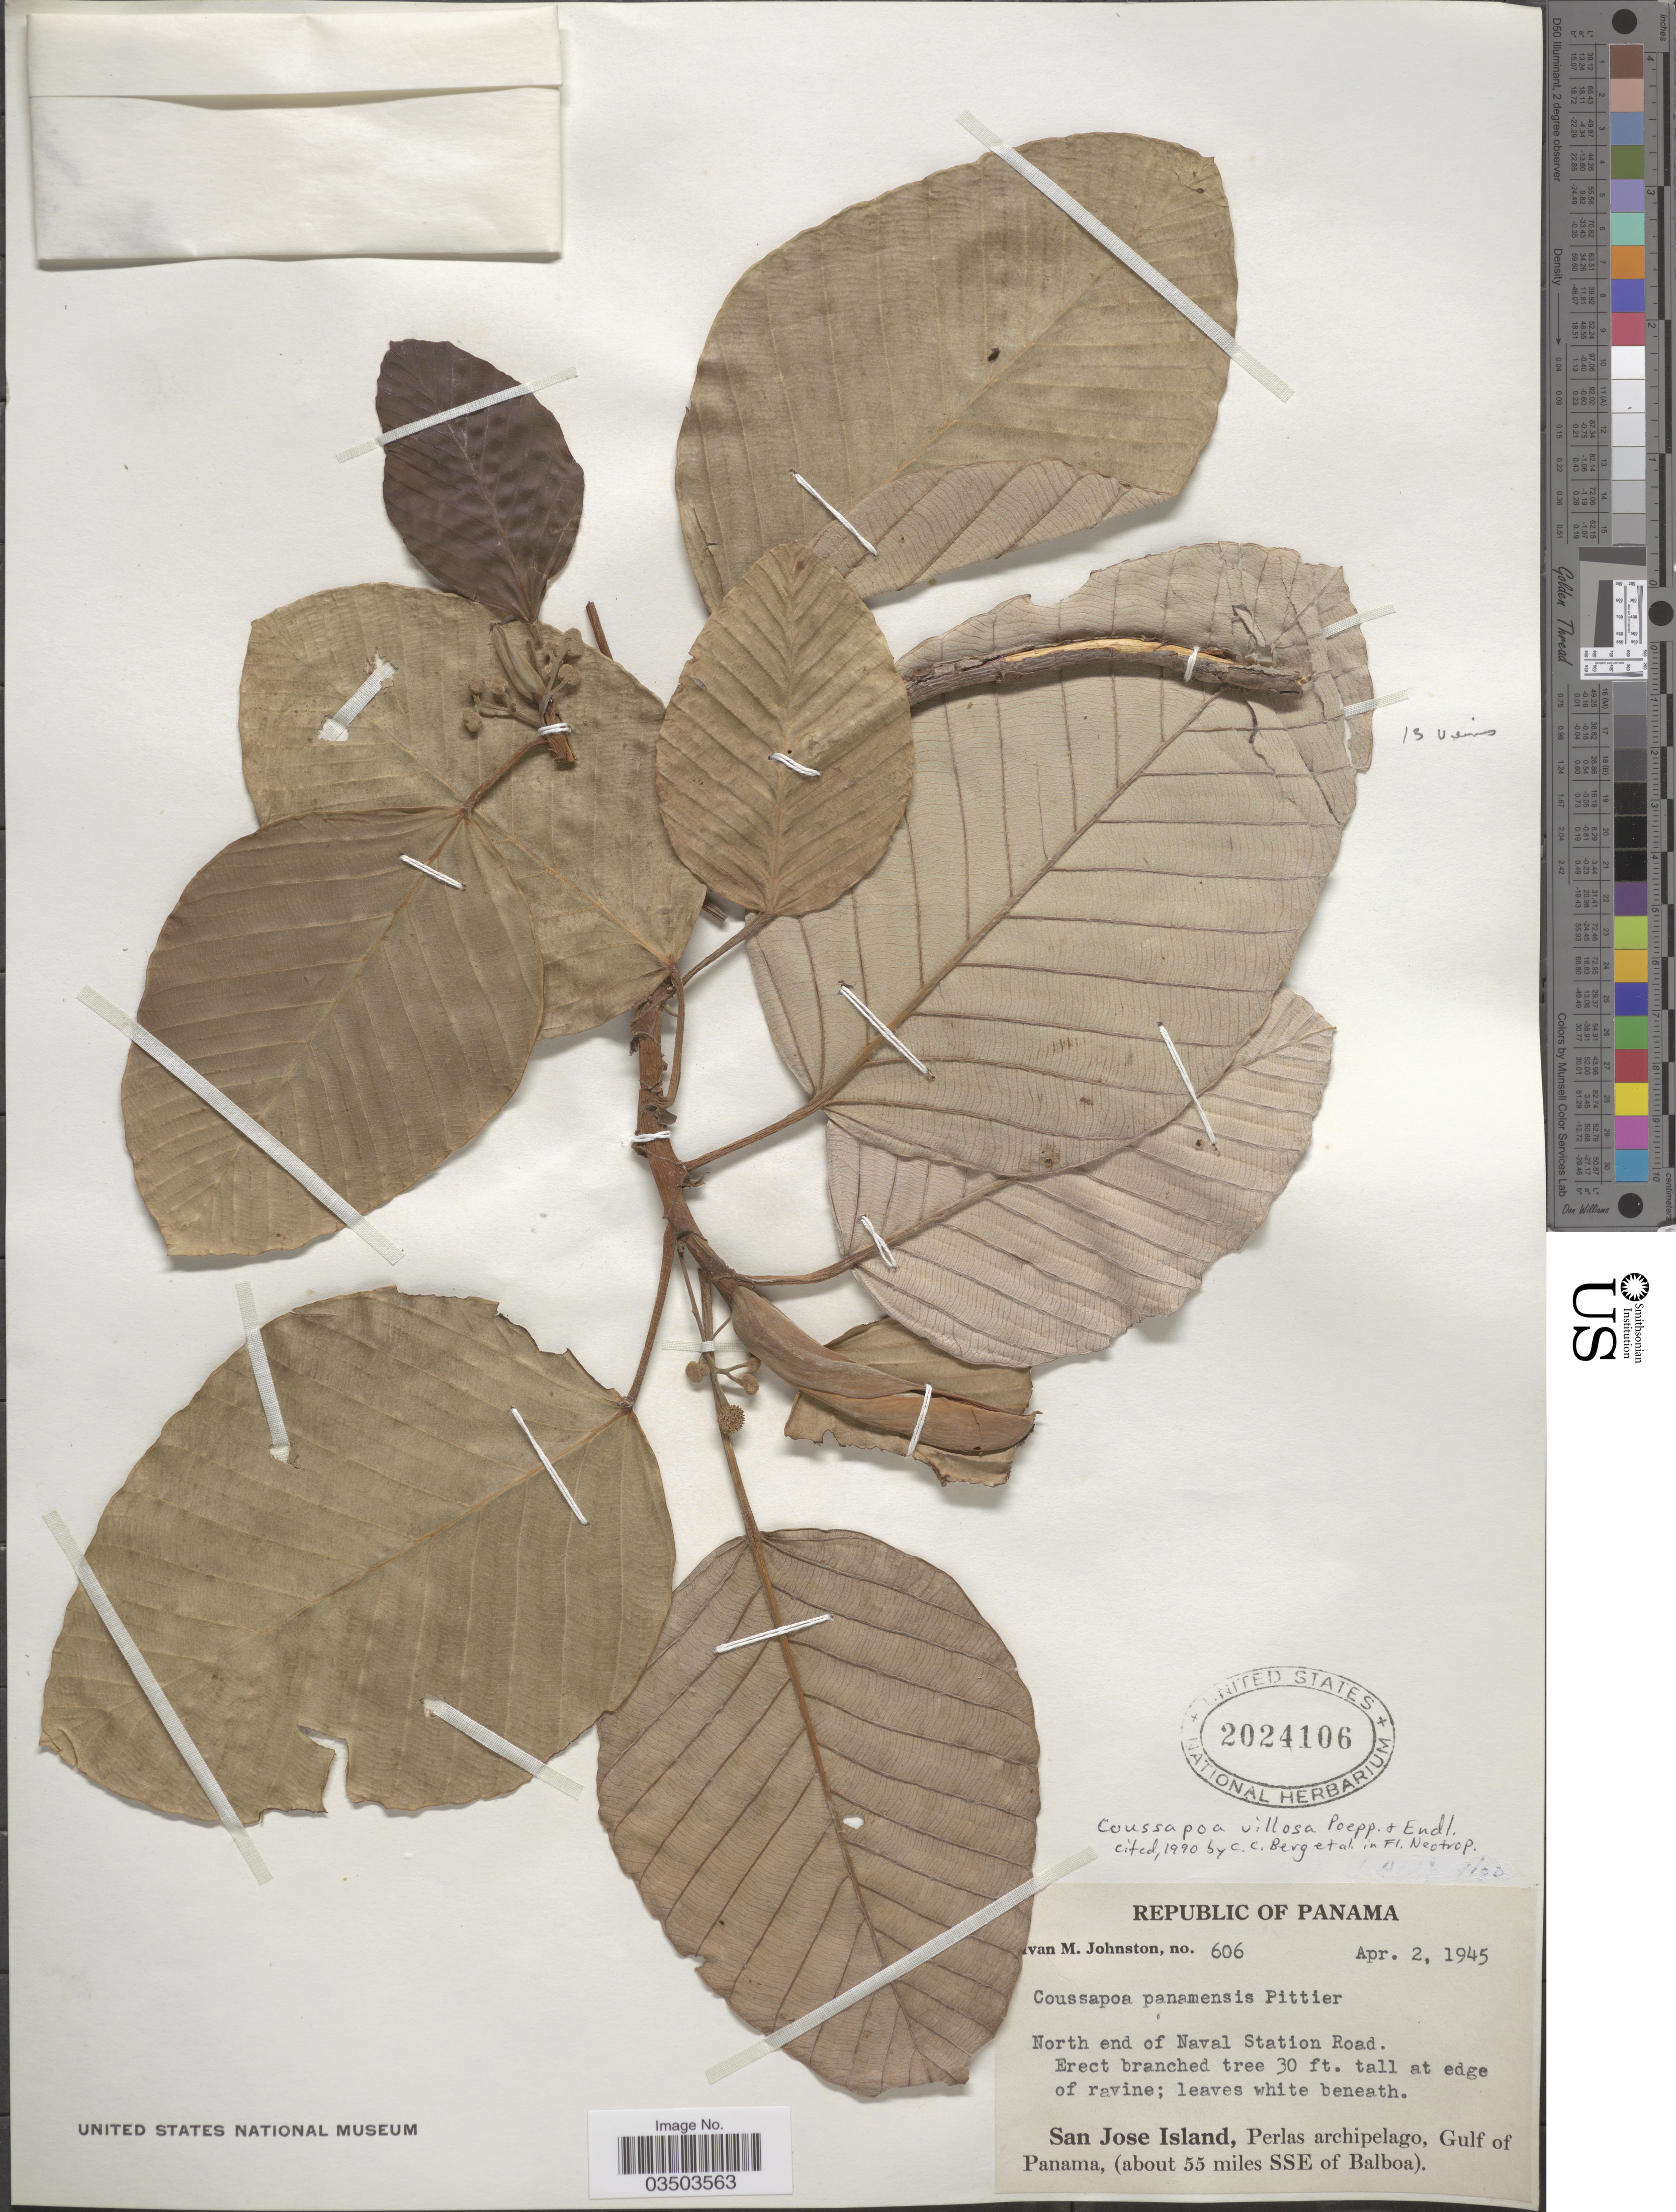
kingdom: Plantae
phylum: Tracheophyta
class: Magnoliopsida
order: Rosales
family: Urticaceae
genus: Coussapoa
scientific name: Coussapoa villosa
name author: Poepp. & Endl.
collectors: I.M. Johnston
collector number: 606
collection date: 1945-04-02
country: Panama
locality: North end of Naval Station Road. San Jose Island, Perlas archipelago, Gulf of Panama (about 55 miles SSE of Balboa).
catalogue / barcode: US 2024106